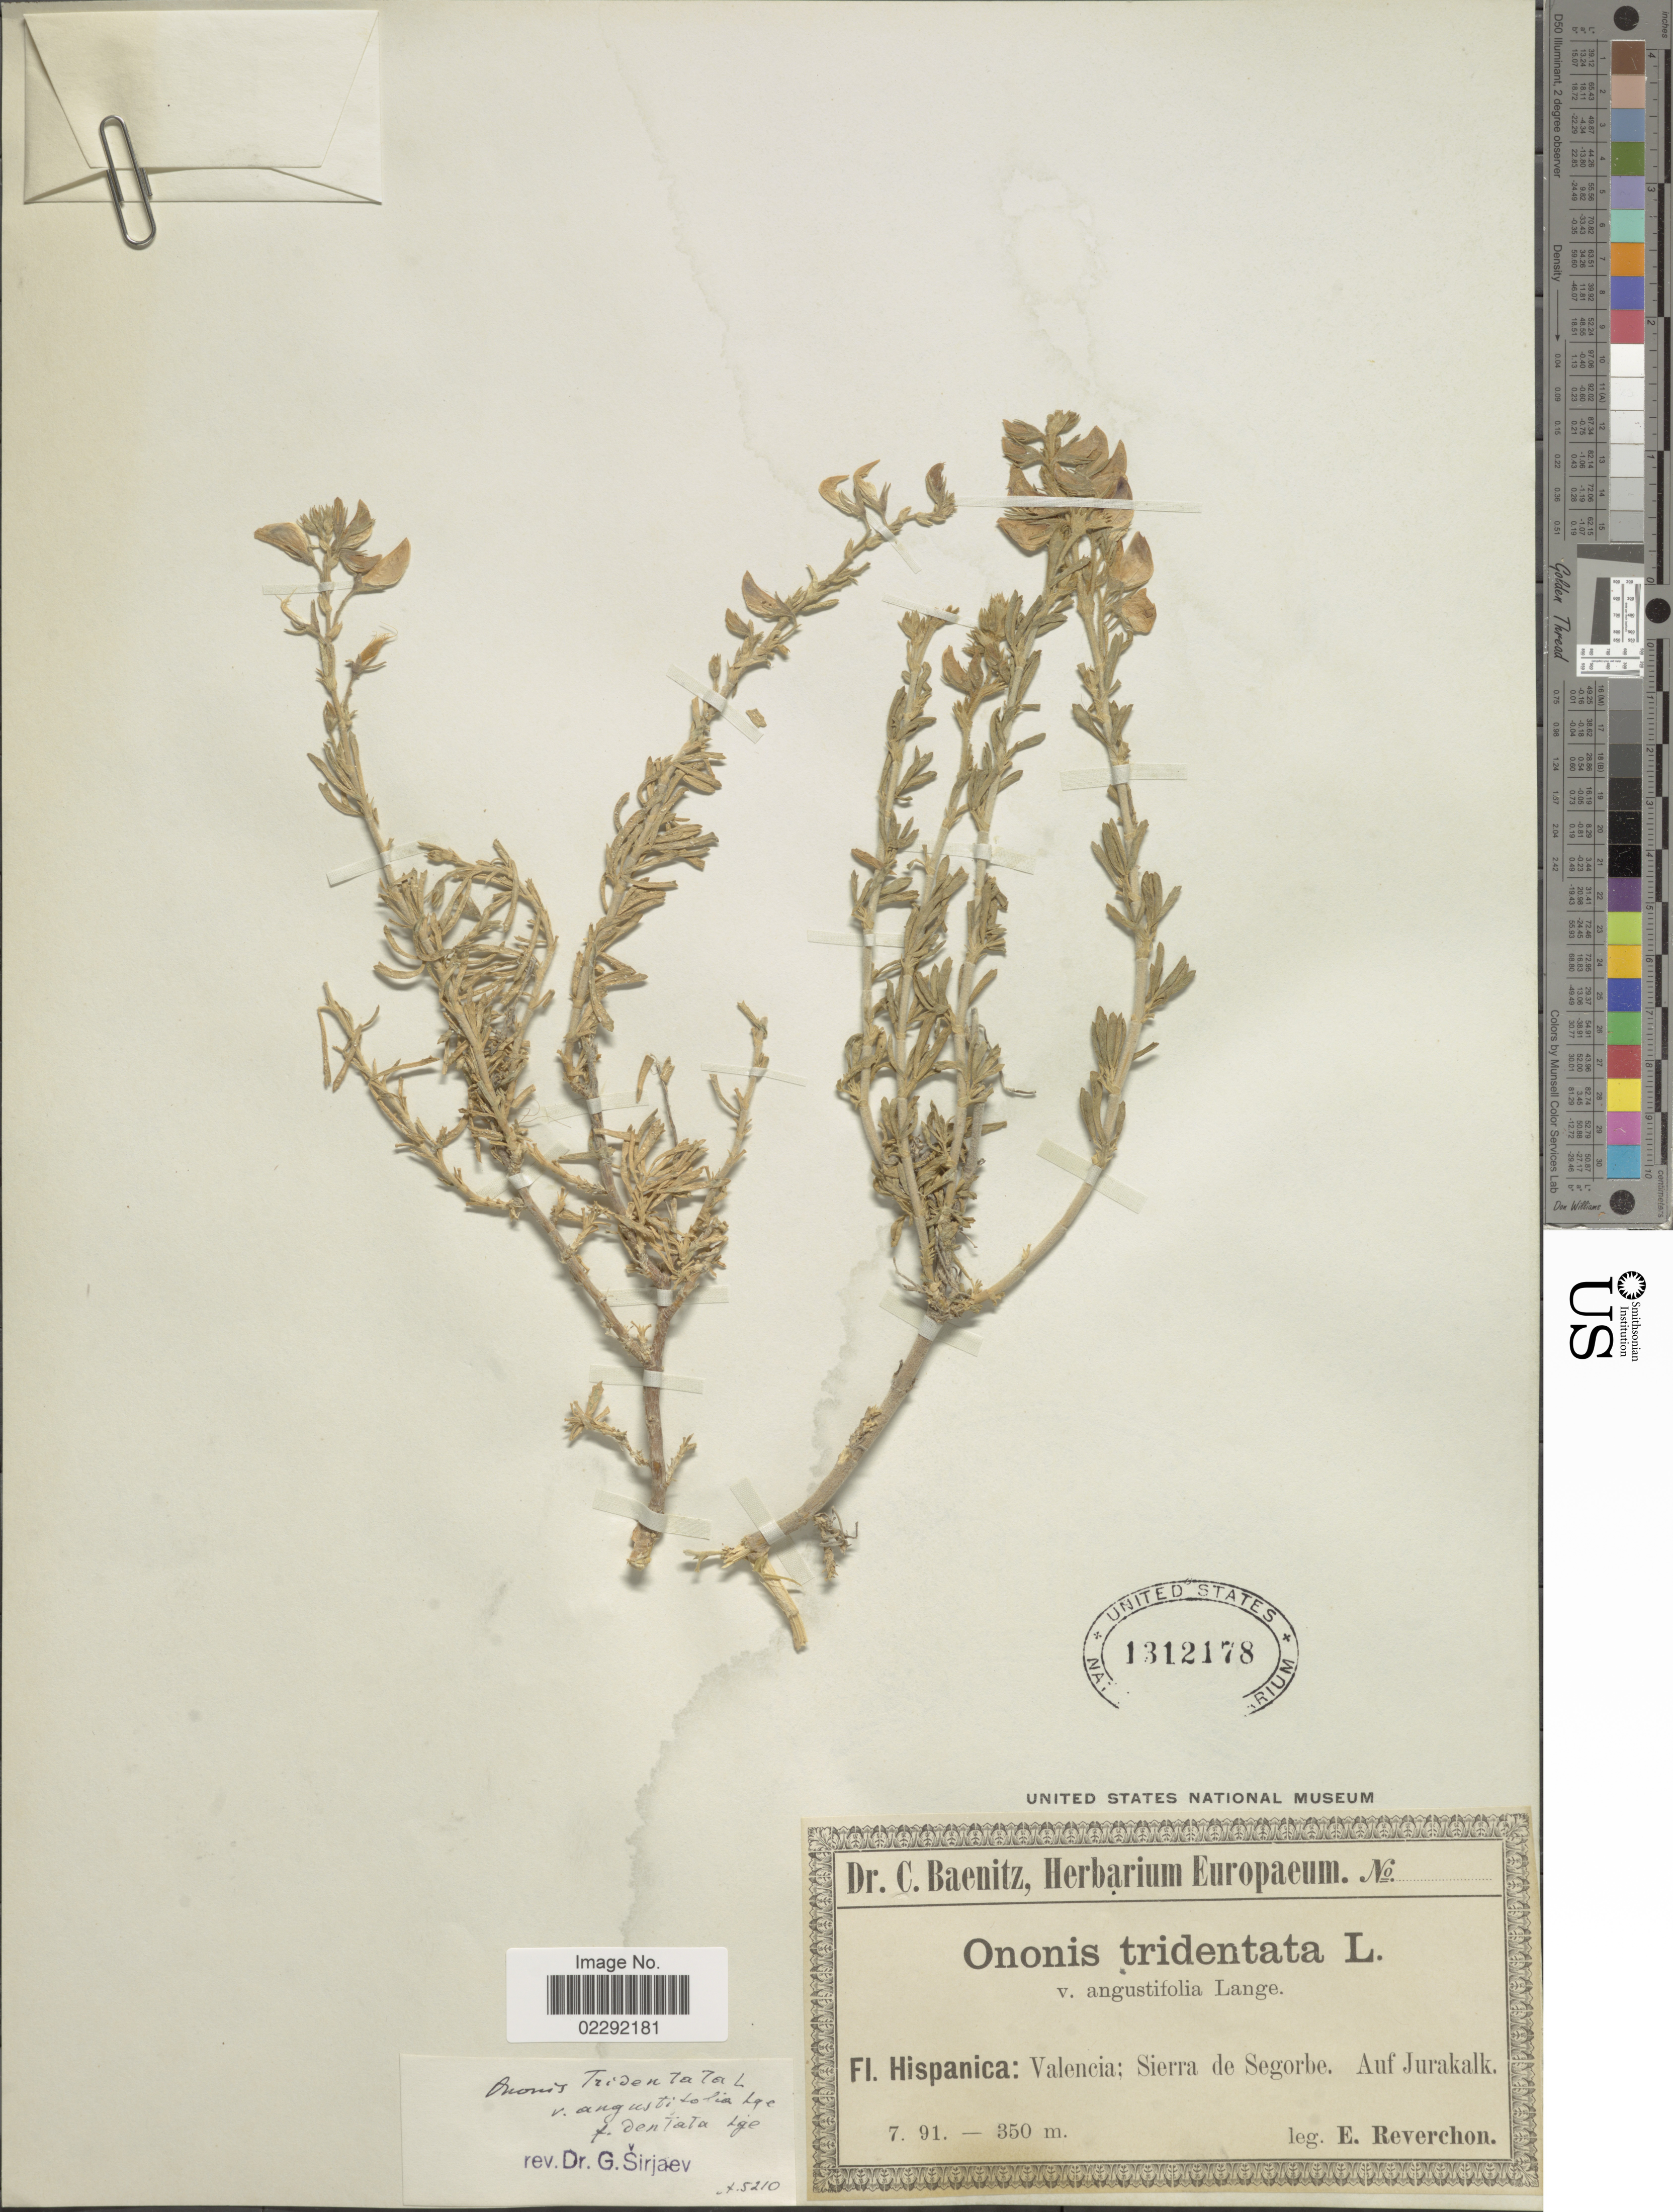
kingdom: Plantae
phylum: Tracheophyta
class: Magnoliopsida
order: Fabales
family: Fabaceae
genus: Ononis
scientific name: Ononis tridentata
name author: L.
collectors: E. Reverchon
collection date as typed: Transcribed d/m/y: /7/91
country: Spain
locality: Fl. Hispanica: Valencia; Sierra de Segorbe, Auf Jurakalk.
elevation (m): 350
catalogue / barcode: US 1312178